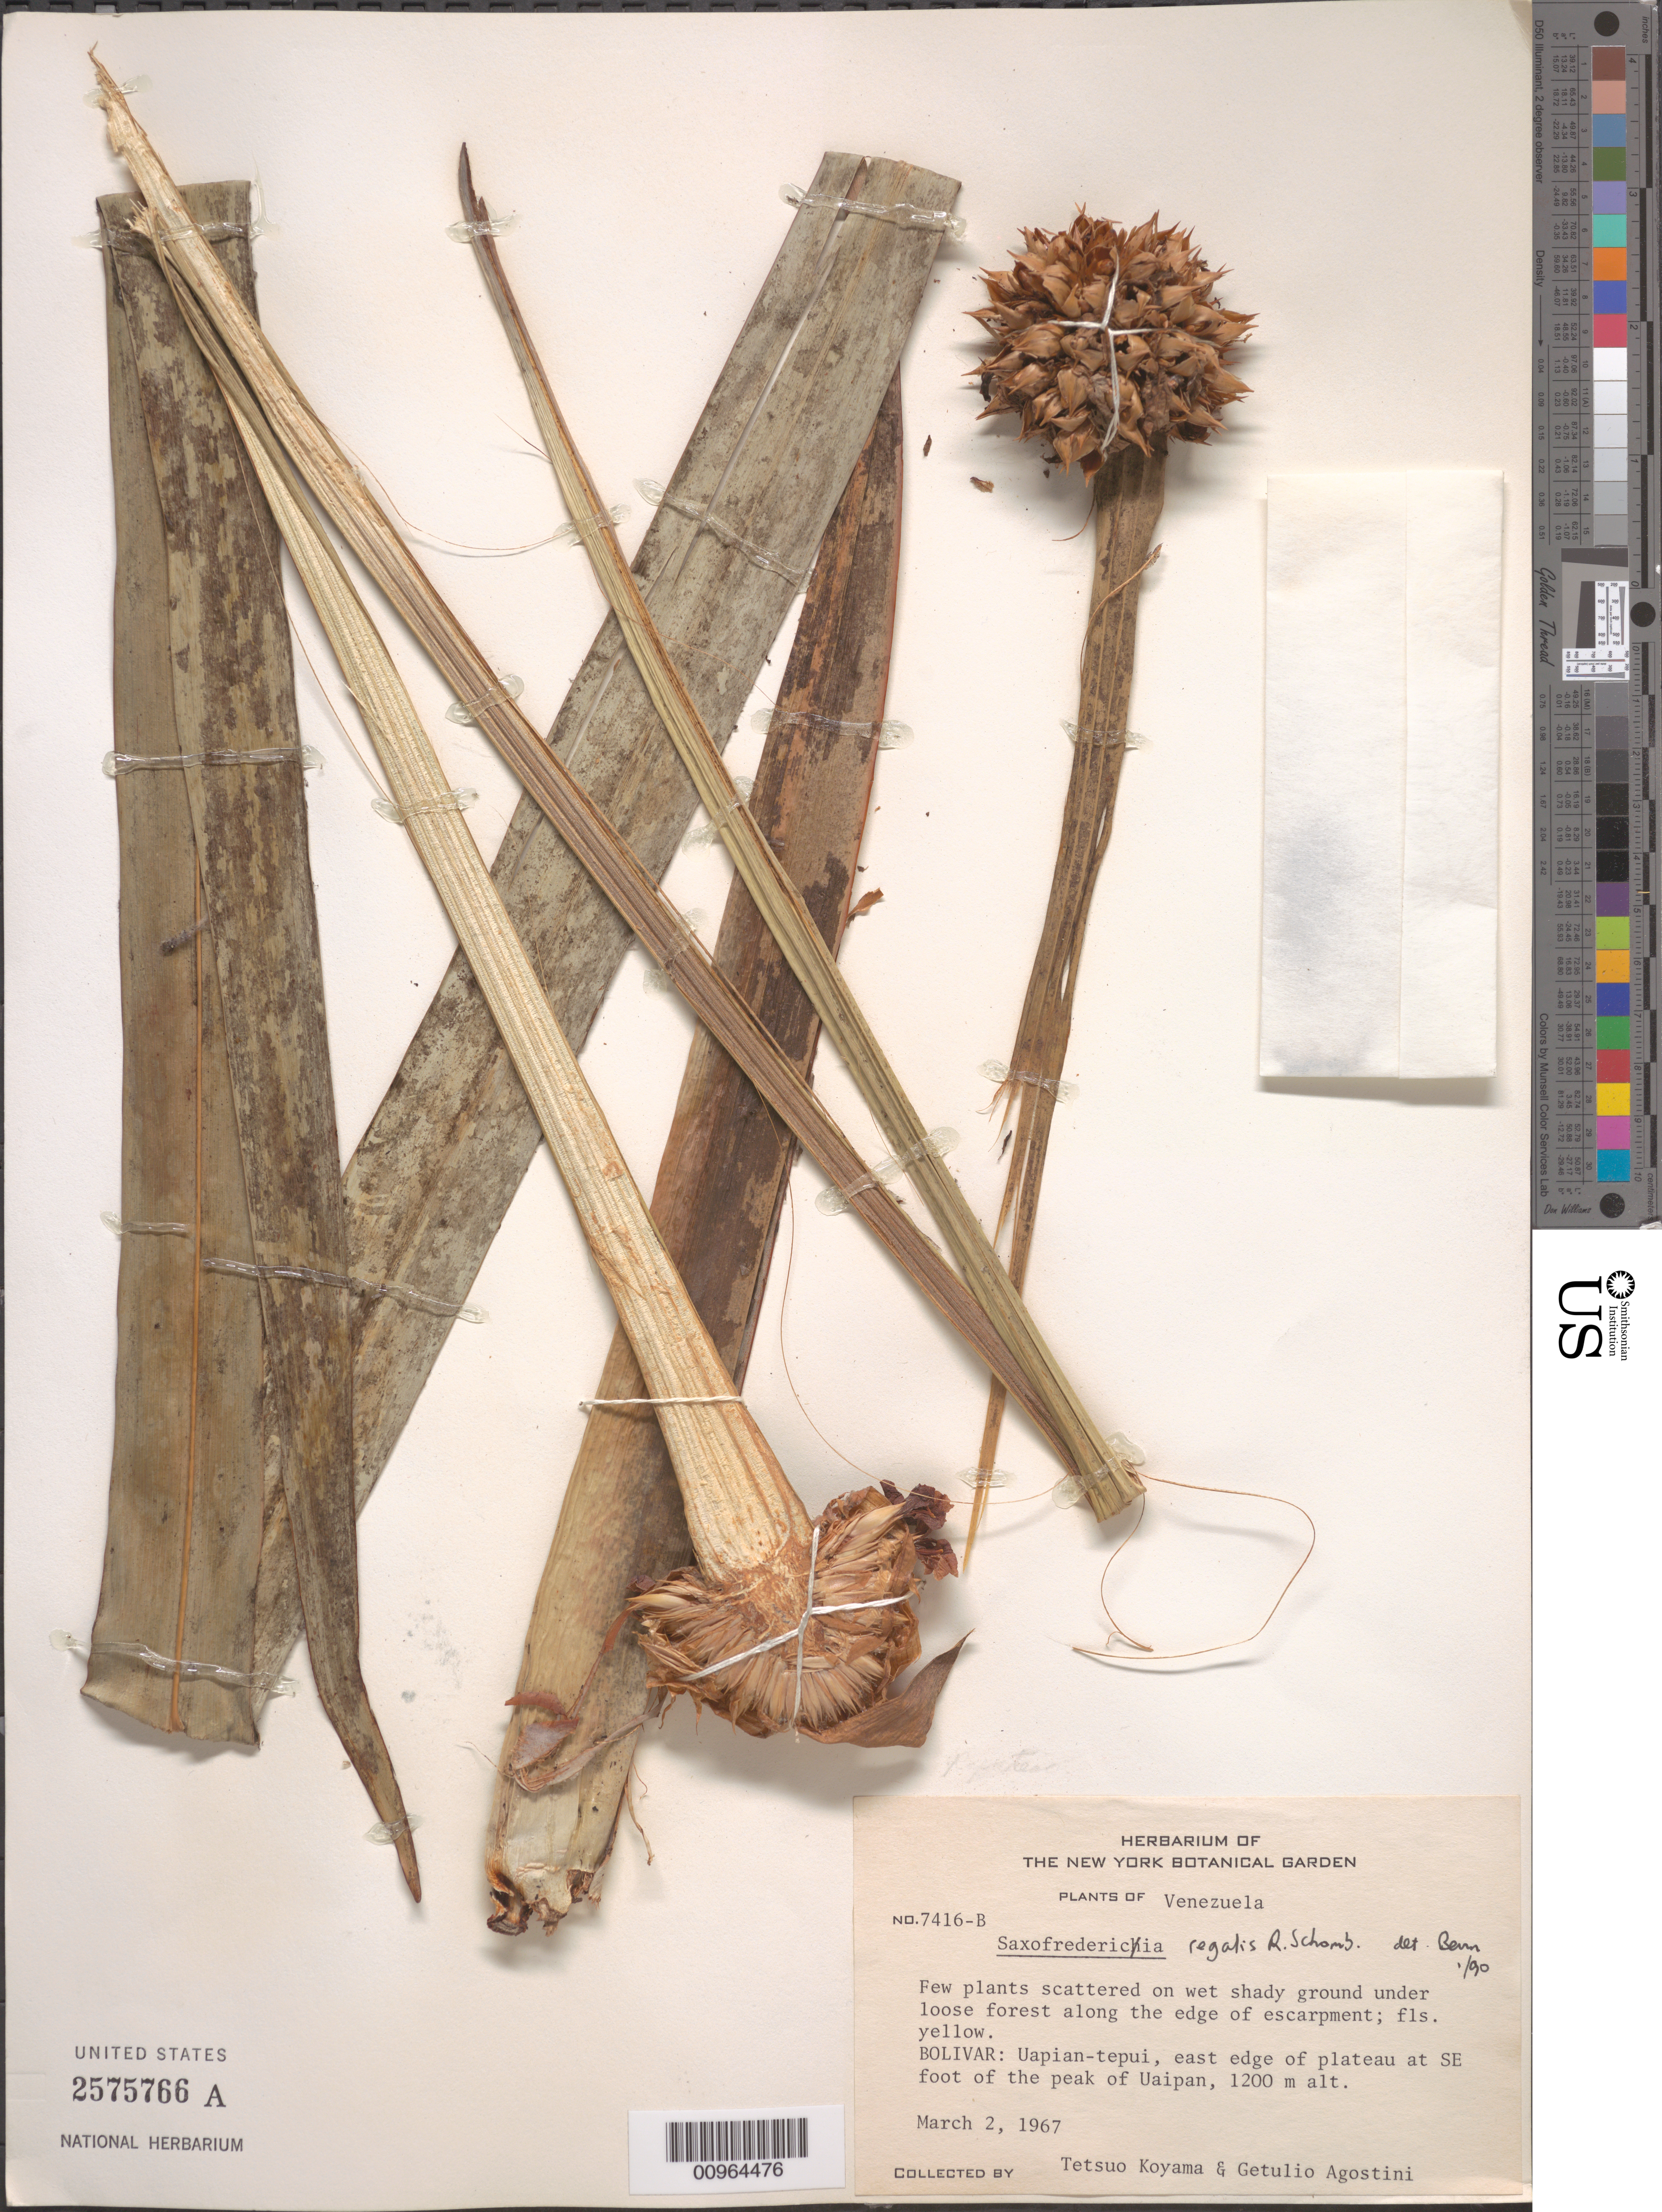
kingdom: Plantae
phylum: Tracheophyta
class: Liliopsida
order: Poales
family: Rapateaceae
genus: Saxofridericia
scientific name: Saxofridericia regalis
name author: R.H. Schomb.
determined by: Berry, P. E., (WIS), University of Wisconsin - Madison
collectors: T. Koyama & G. Agostini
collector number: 7416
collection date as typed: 2-Mar-67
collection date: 1967-03-02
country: Venezuela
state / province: Bolívar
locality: Uaipan-tepuí, east edge of plateau at SE foot of the peak of Uaipan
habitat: Wet shady ground under loose forest along the dge of escarpment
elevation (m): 1200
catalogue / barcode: US 2575766A